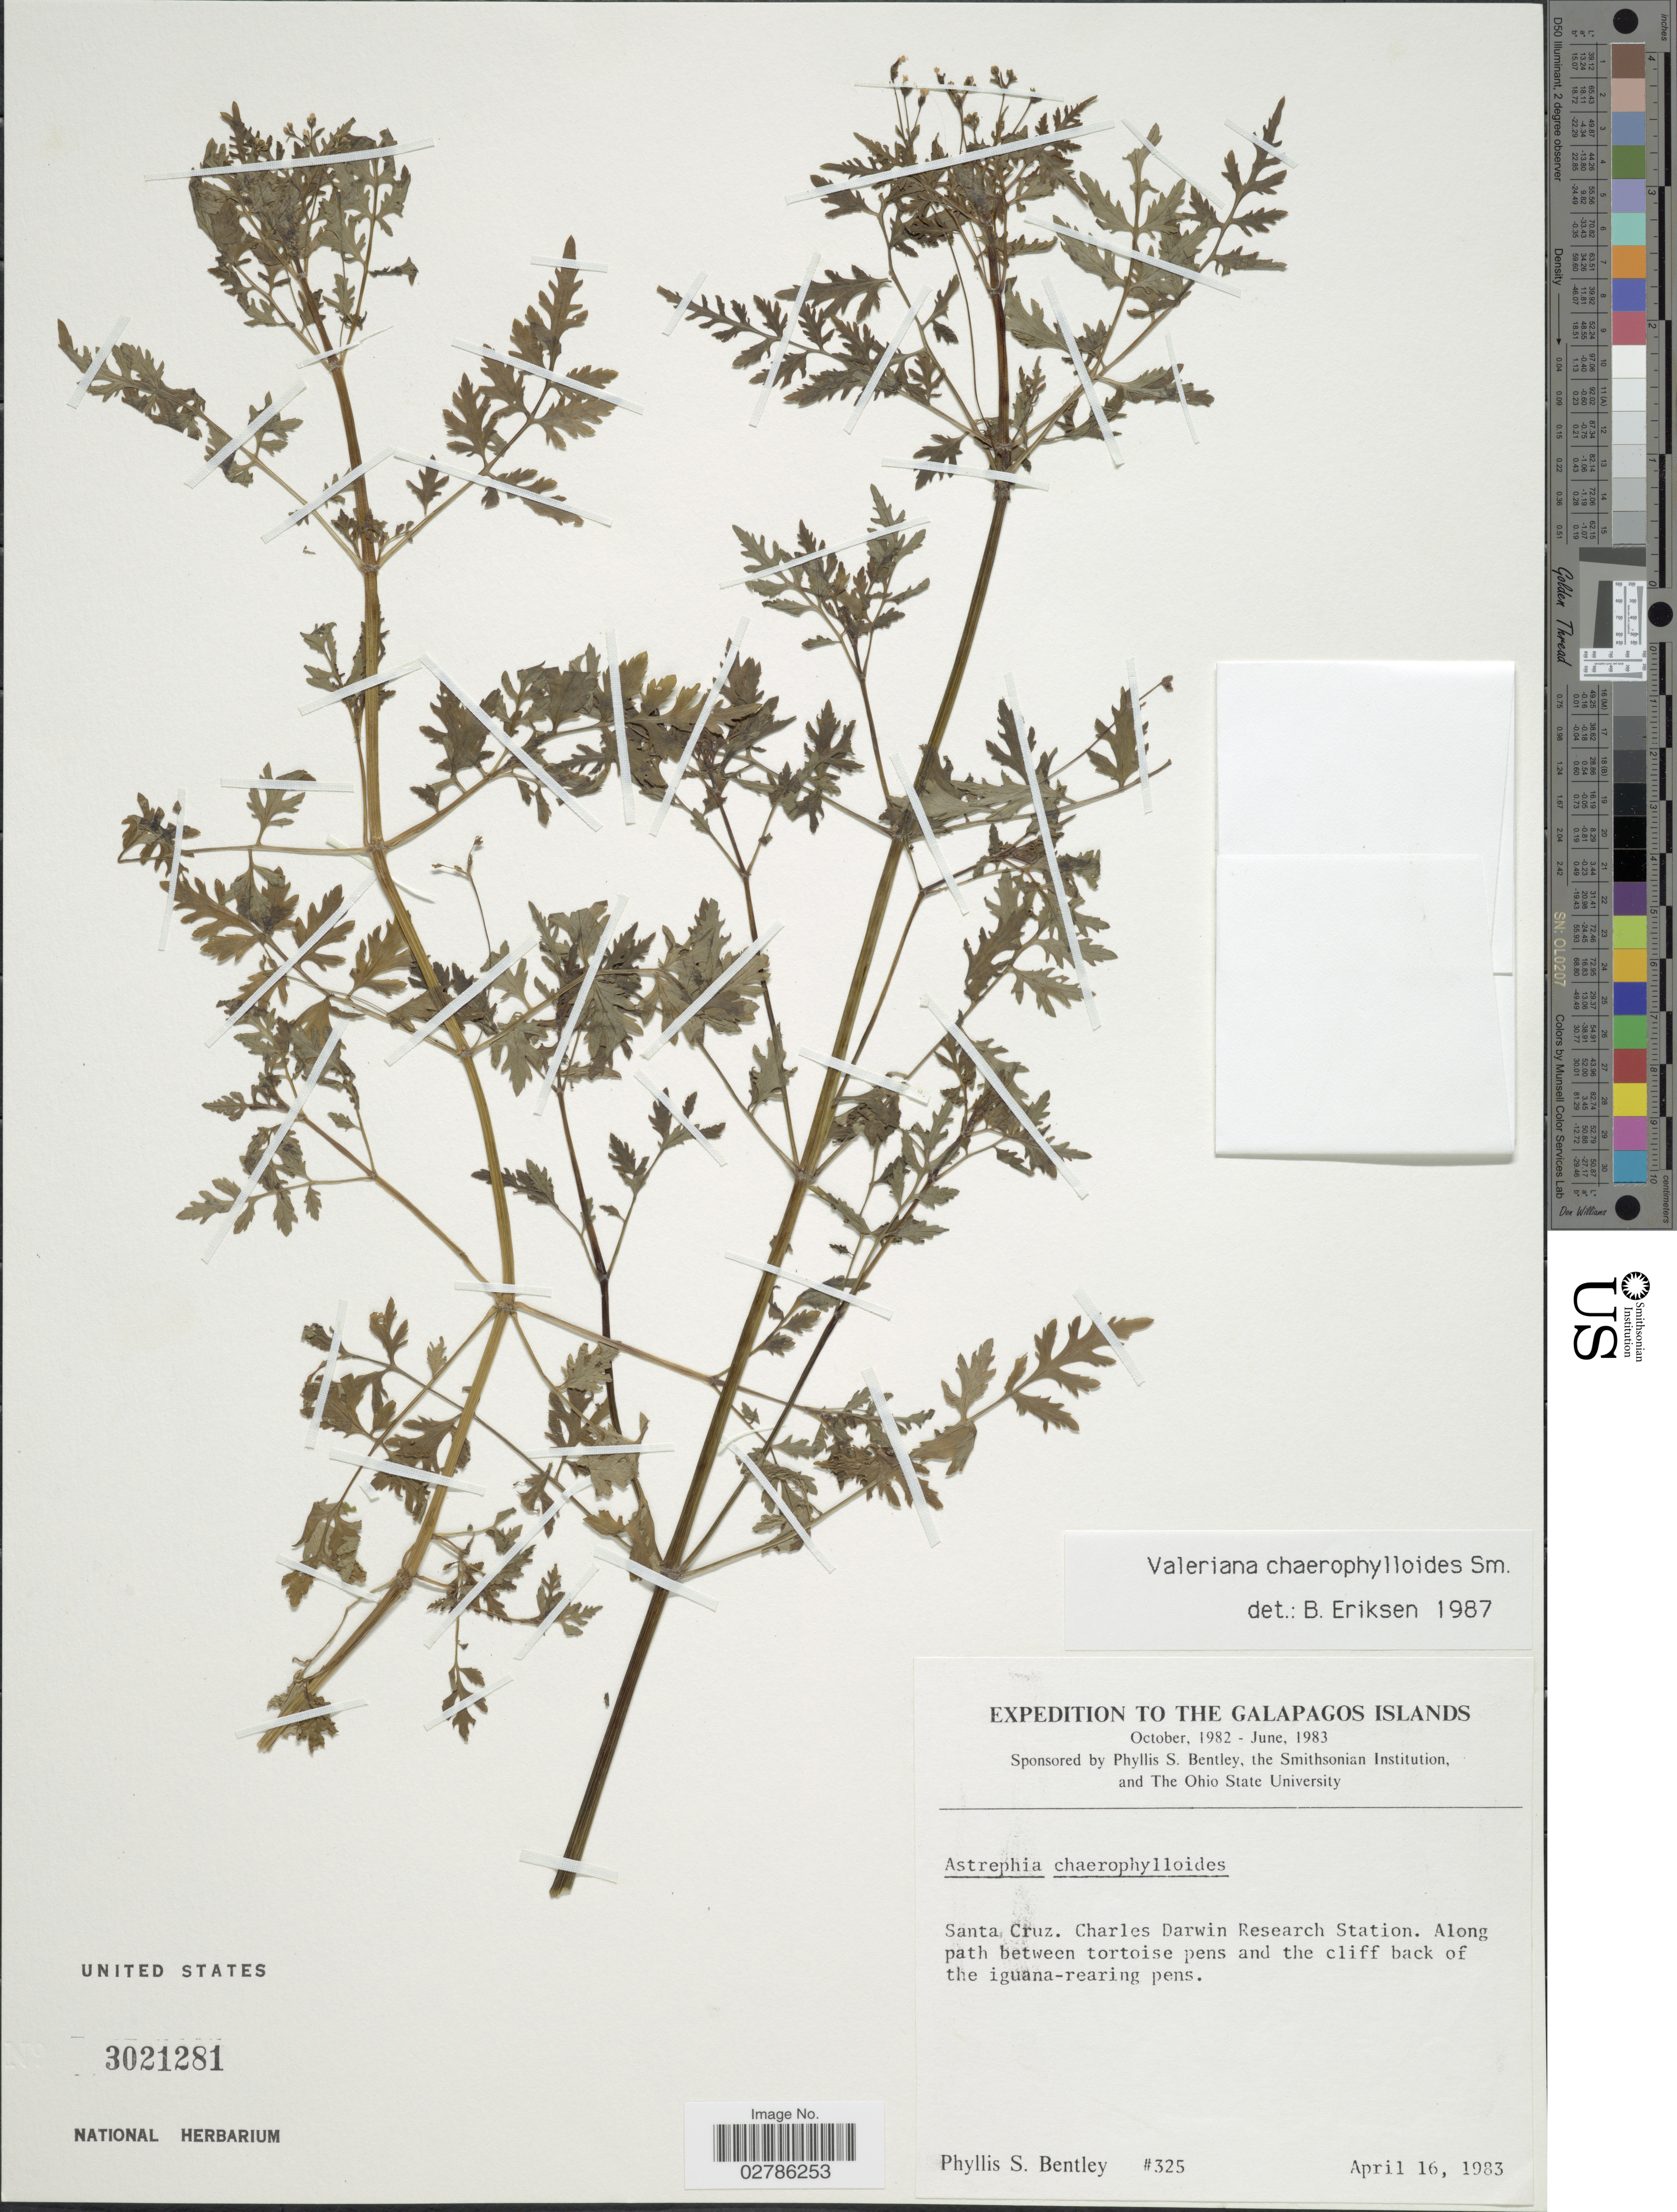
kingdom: Plantae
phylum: Tracheophyta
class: Magnoliopsida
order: Dipsacales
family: Caprifoliaceae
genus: Astrephia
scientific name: Astrephia chaerophylloides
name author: (Sm.) DC.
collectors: P. S. Bentley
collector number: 325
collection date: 1983-04-16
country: Ecuador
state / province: Colón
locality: The Galapagos Islands, Santa Cruz., Charles Darwin Research Station, Along path between tortoise pens and the cliff back of the iguana-rearing pens.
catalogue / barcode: US 3021281